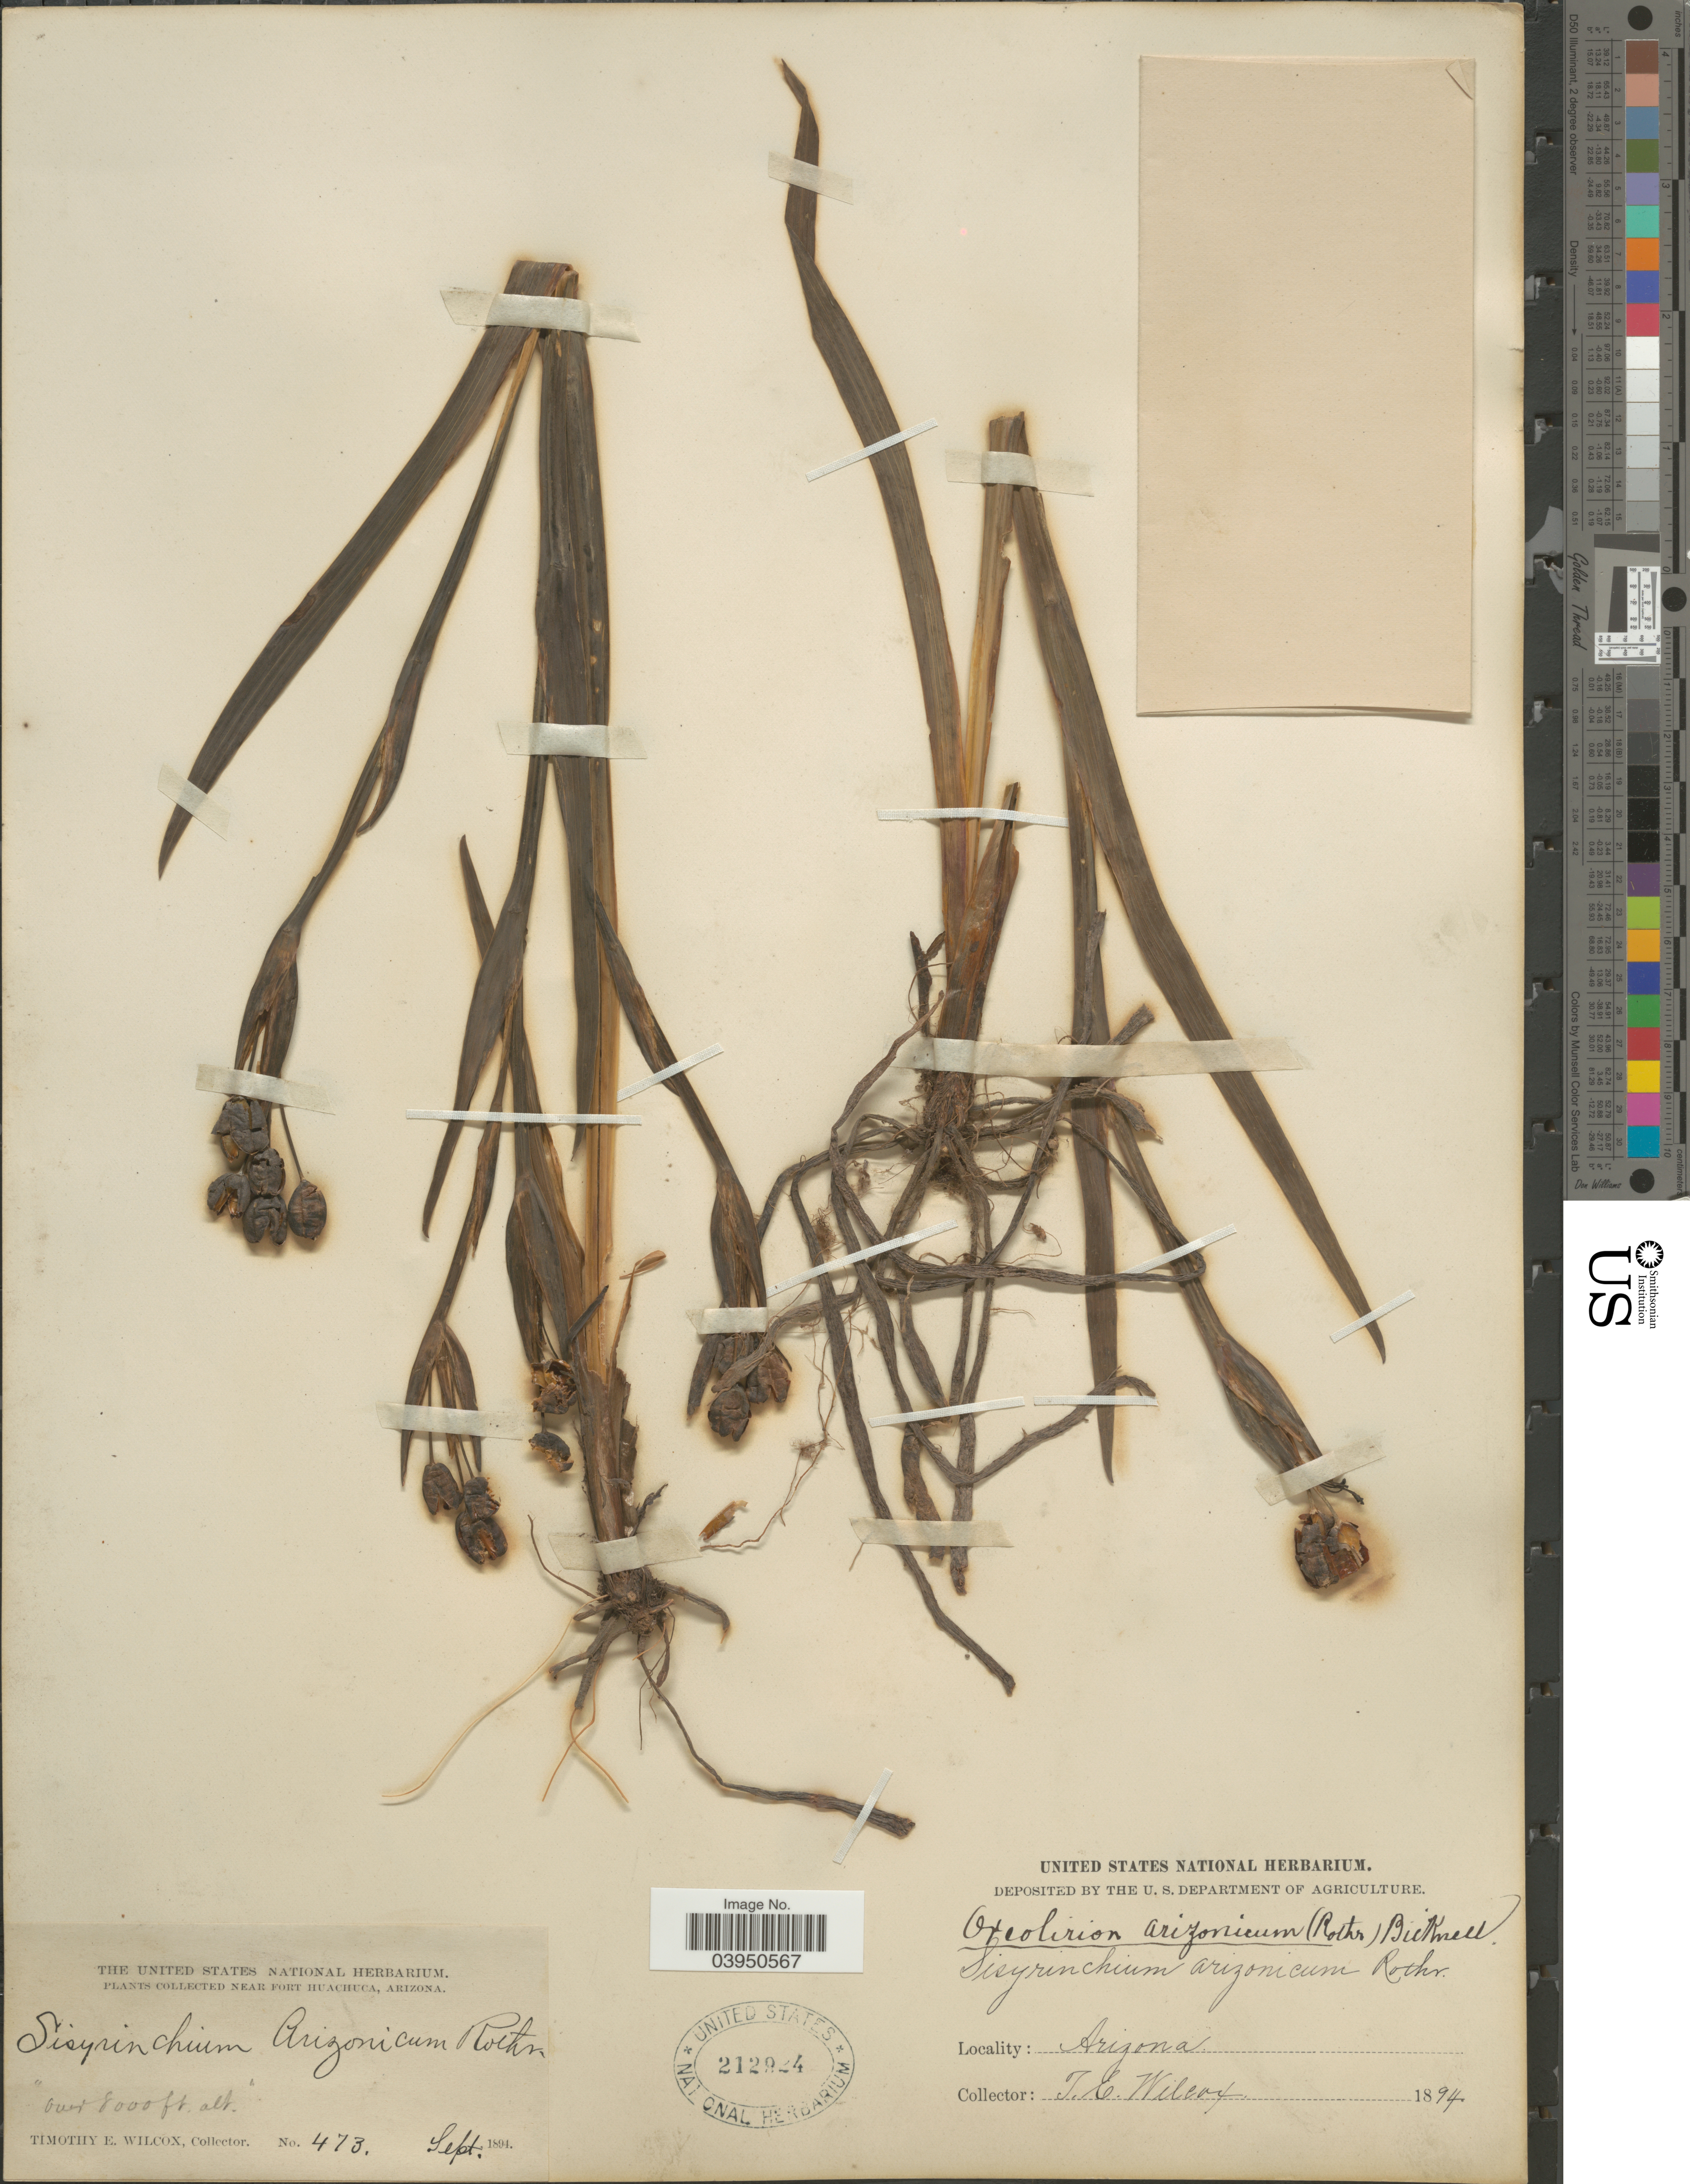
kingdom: Plantae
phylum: Tracheophyta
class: Liliopsida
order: Asparagales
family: Iridaceae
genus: Sisyrinchium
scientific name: Sisyrinchium arizonicum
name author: Rothr.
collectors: T. E. Wilcox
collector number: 473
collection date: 1894-09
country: United States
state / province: Arizona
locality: Near Fort Huachuca.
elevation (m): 2438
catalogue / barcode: US 212924